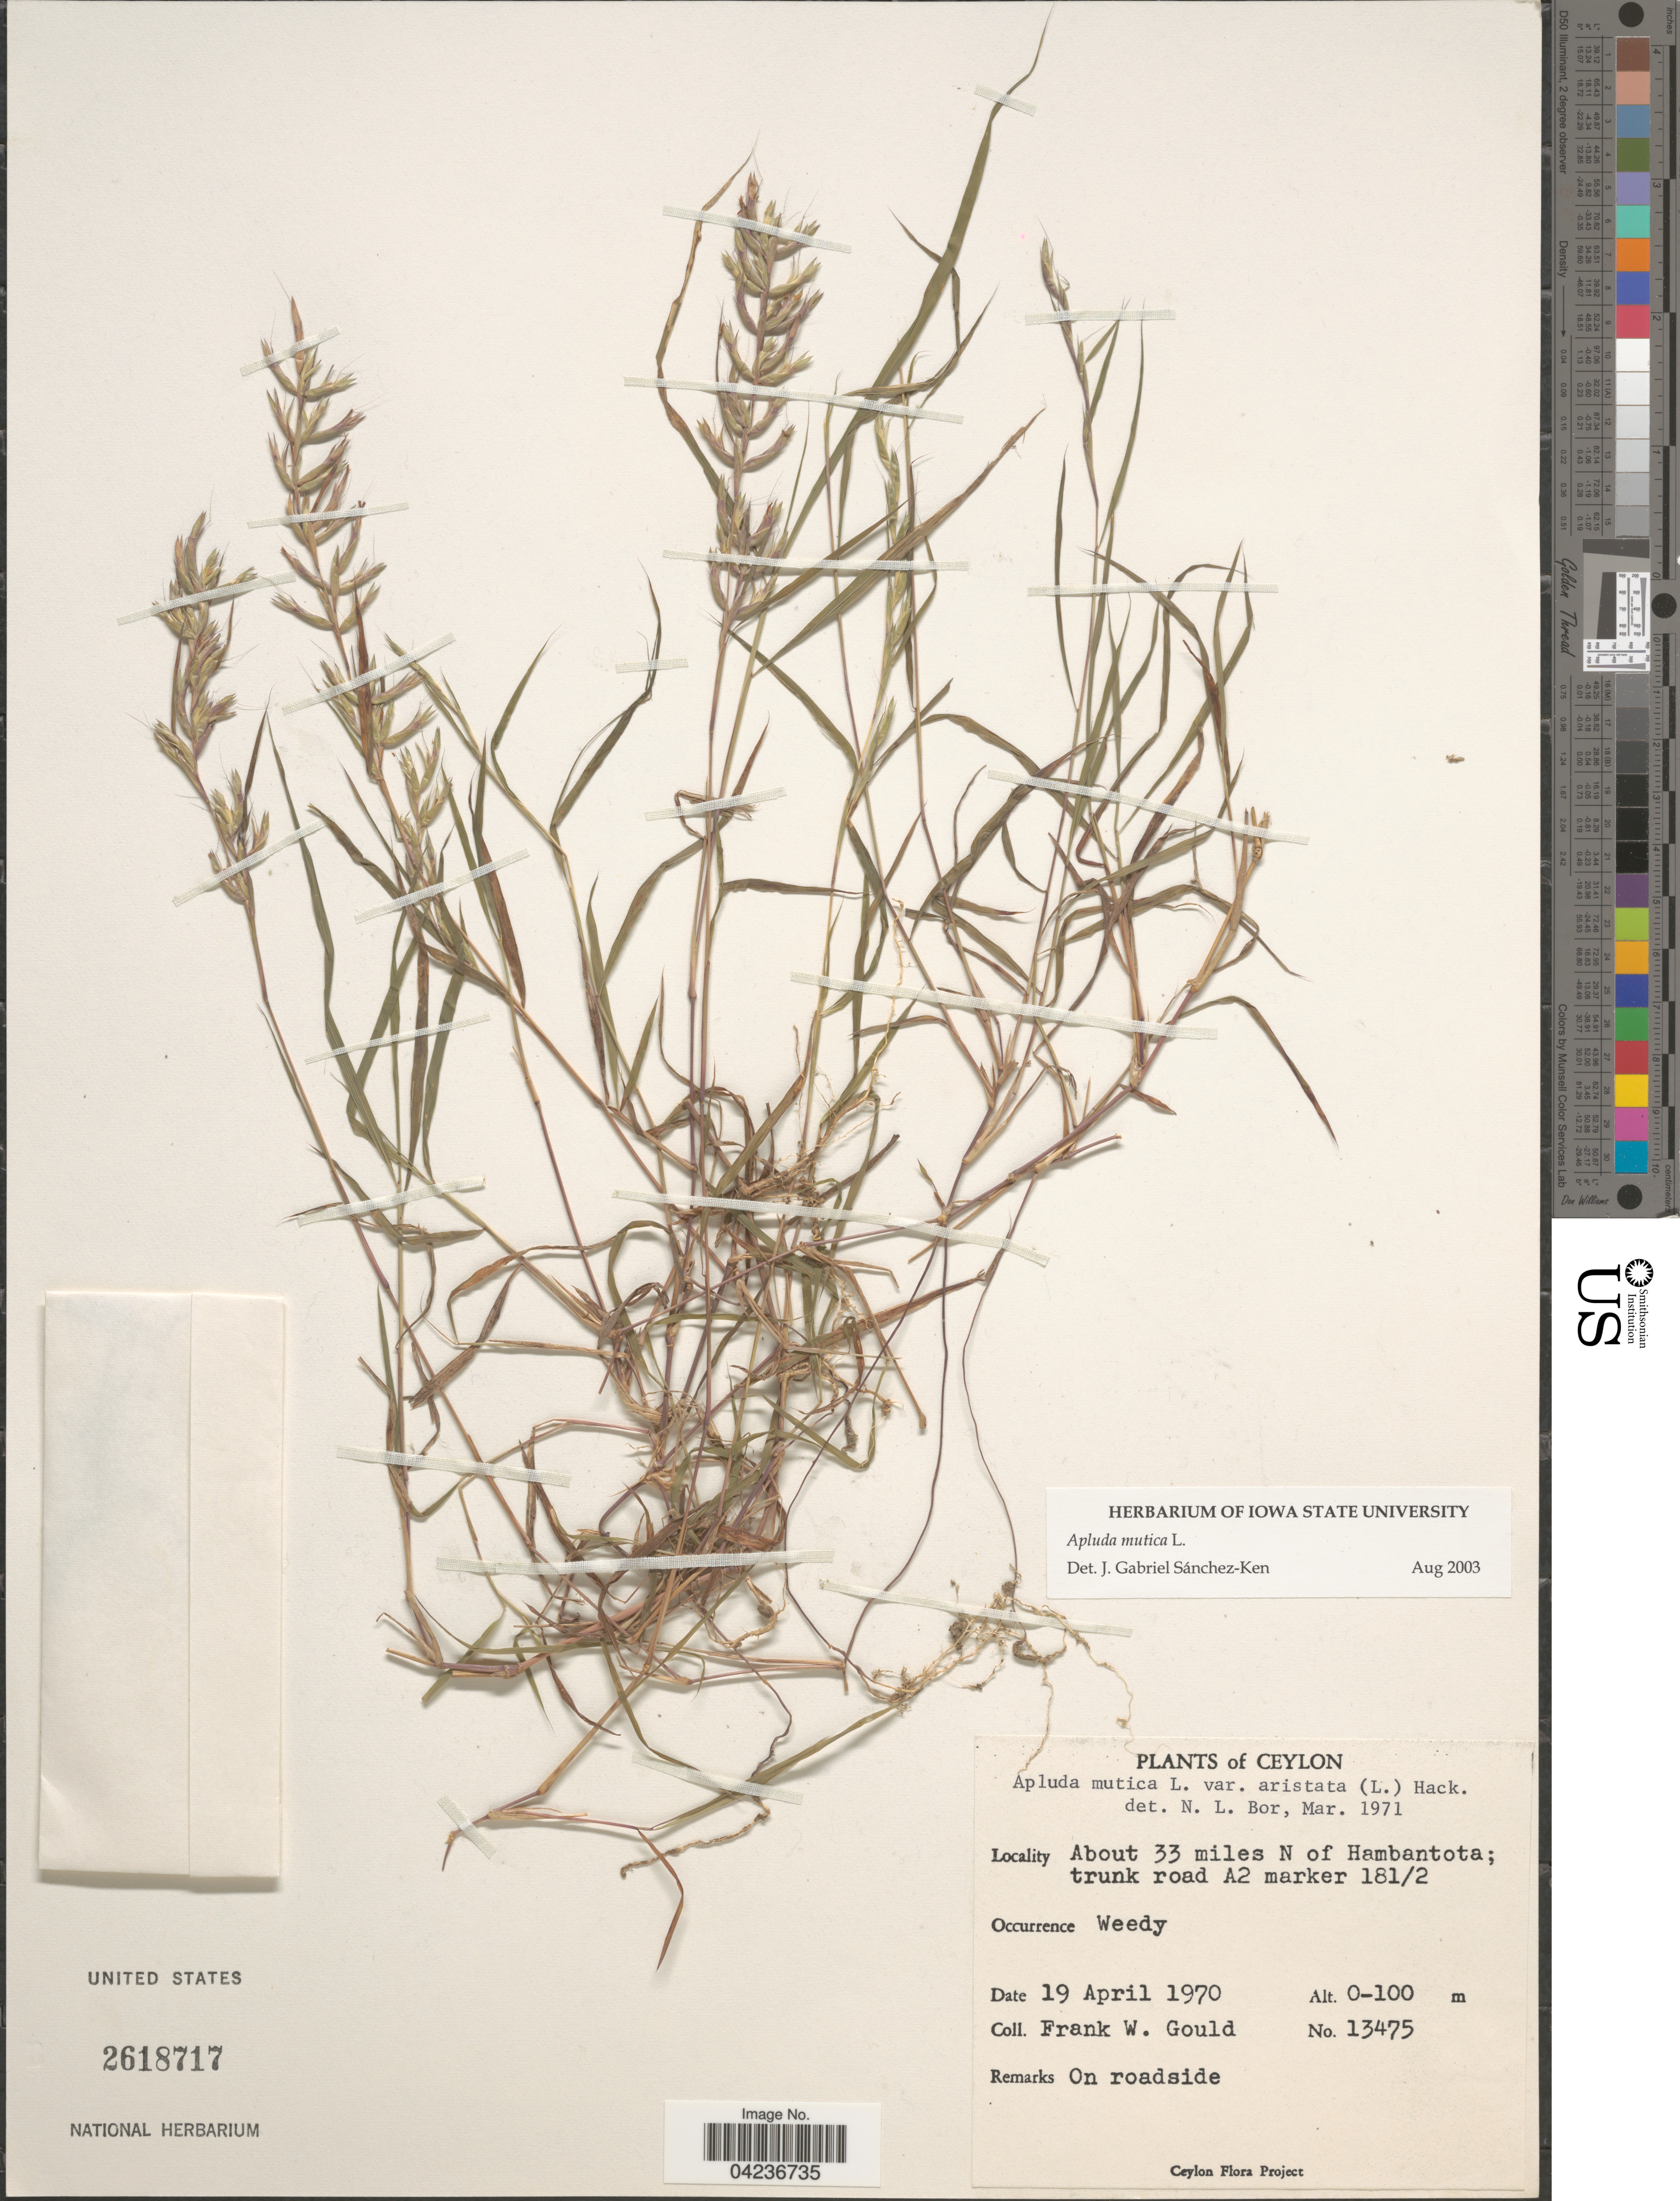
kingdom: Plantae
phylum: Tracheophyta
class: Liliopsida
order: Poales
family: Poaceae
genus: Apluda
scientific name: Apluda mutica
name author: L.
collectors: F. W. Gould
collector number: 13475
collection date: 1970-04-19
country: Sri Lanka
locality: Ceylon. About 33 miles N of Hambantota; trunk road A2 marker 181/2.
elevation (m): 0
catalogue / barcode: US 2618717